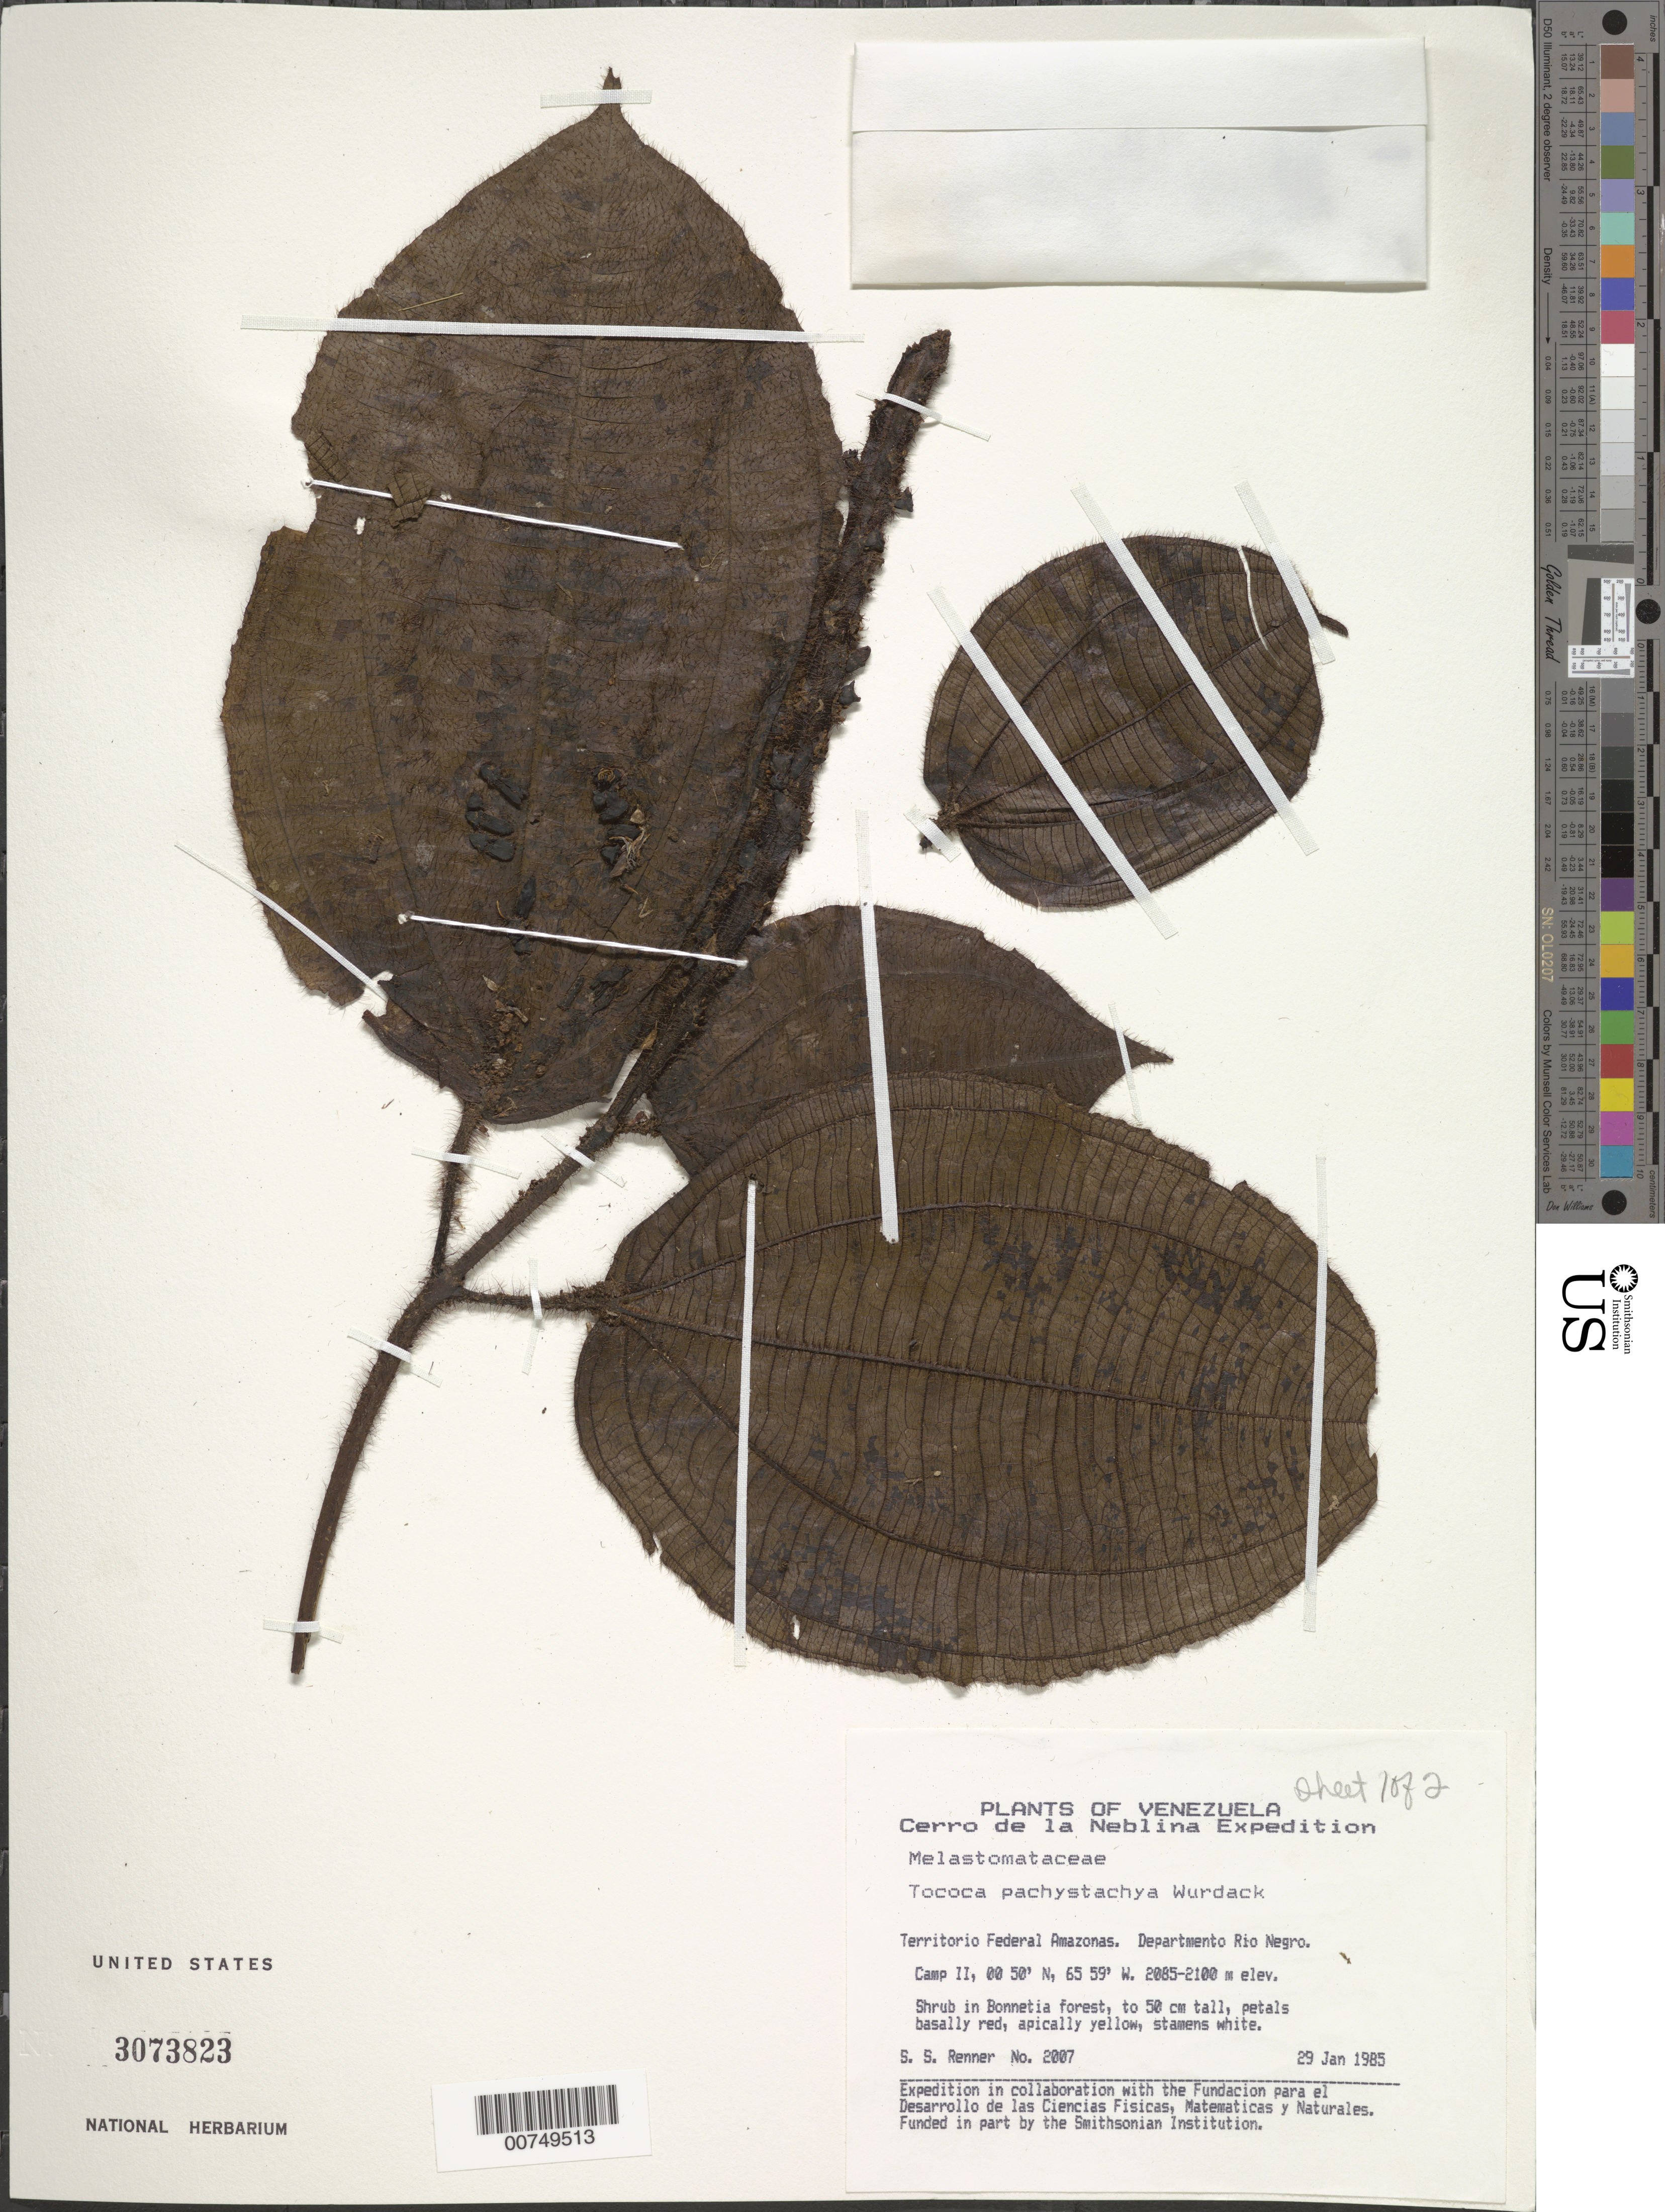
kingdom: Plantae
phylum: Tracheophyta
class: Magnoliopsida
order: Myrtales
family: Melastomataceae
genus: Tococa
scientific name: Tococa pachystachya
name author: Wurdack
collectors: S. S. Renner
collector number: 2007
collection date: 1985-01-29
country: Venezuela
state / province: Amazonas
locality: Cerro de la Neblina. Territorio Federal Amazonas. Departmento Rio Negro. Camp II.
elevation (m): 2085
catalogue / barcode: US 3073823